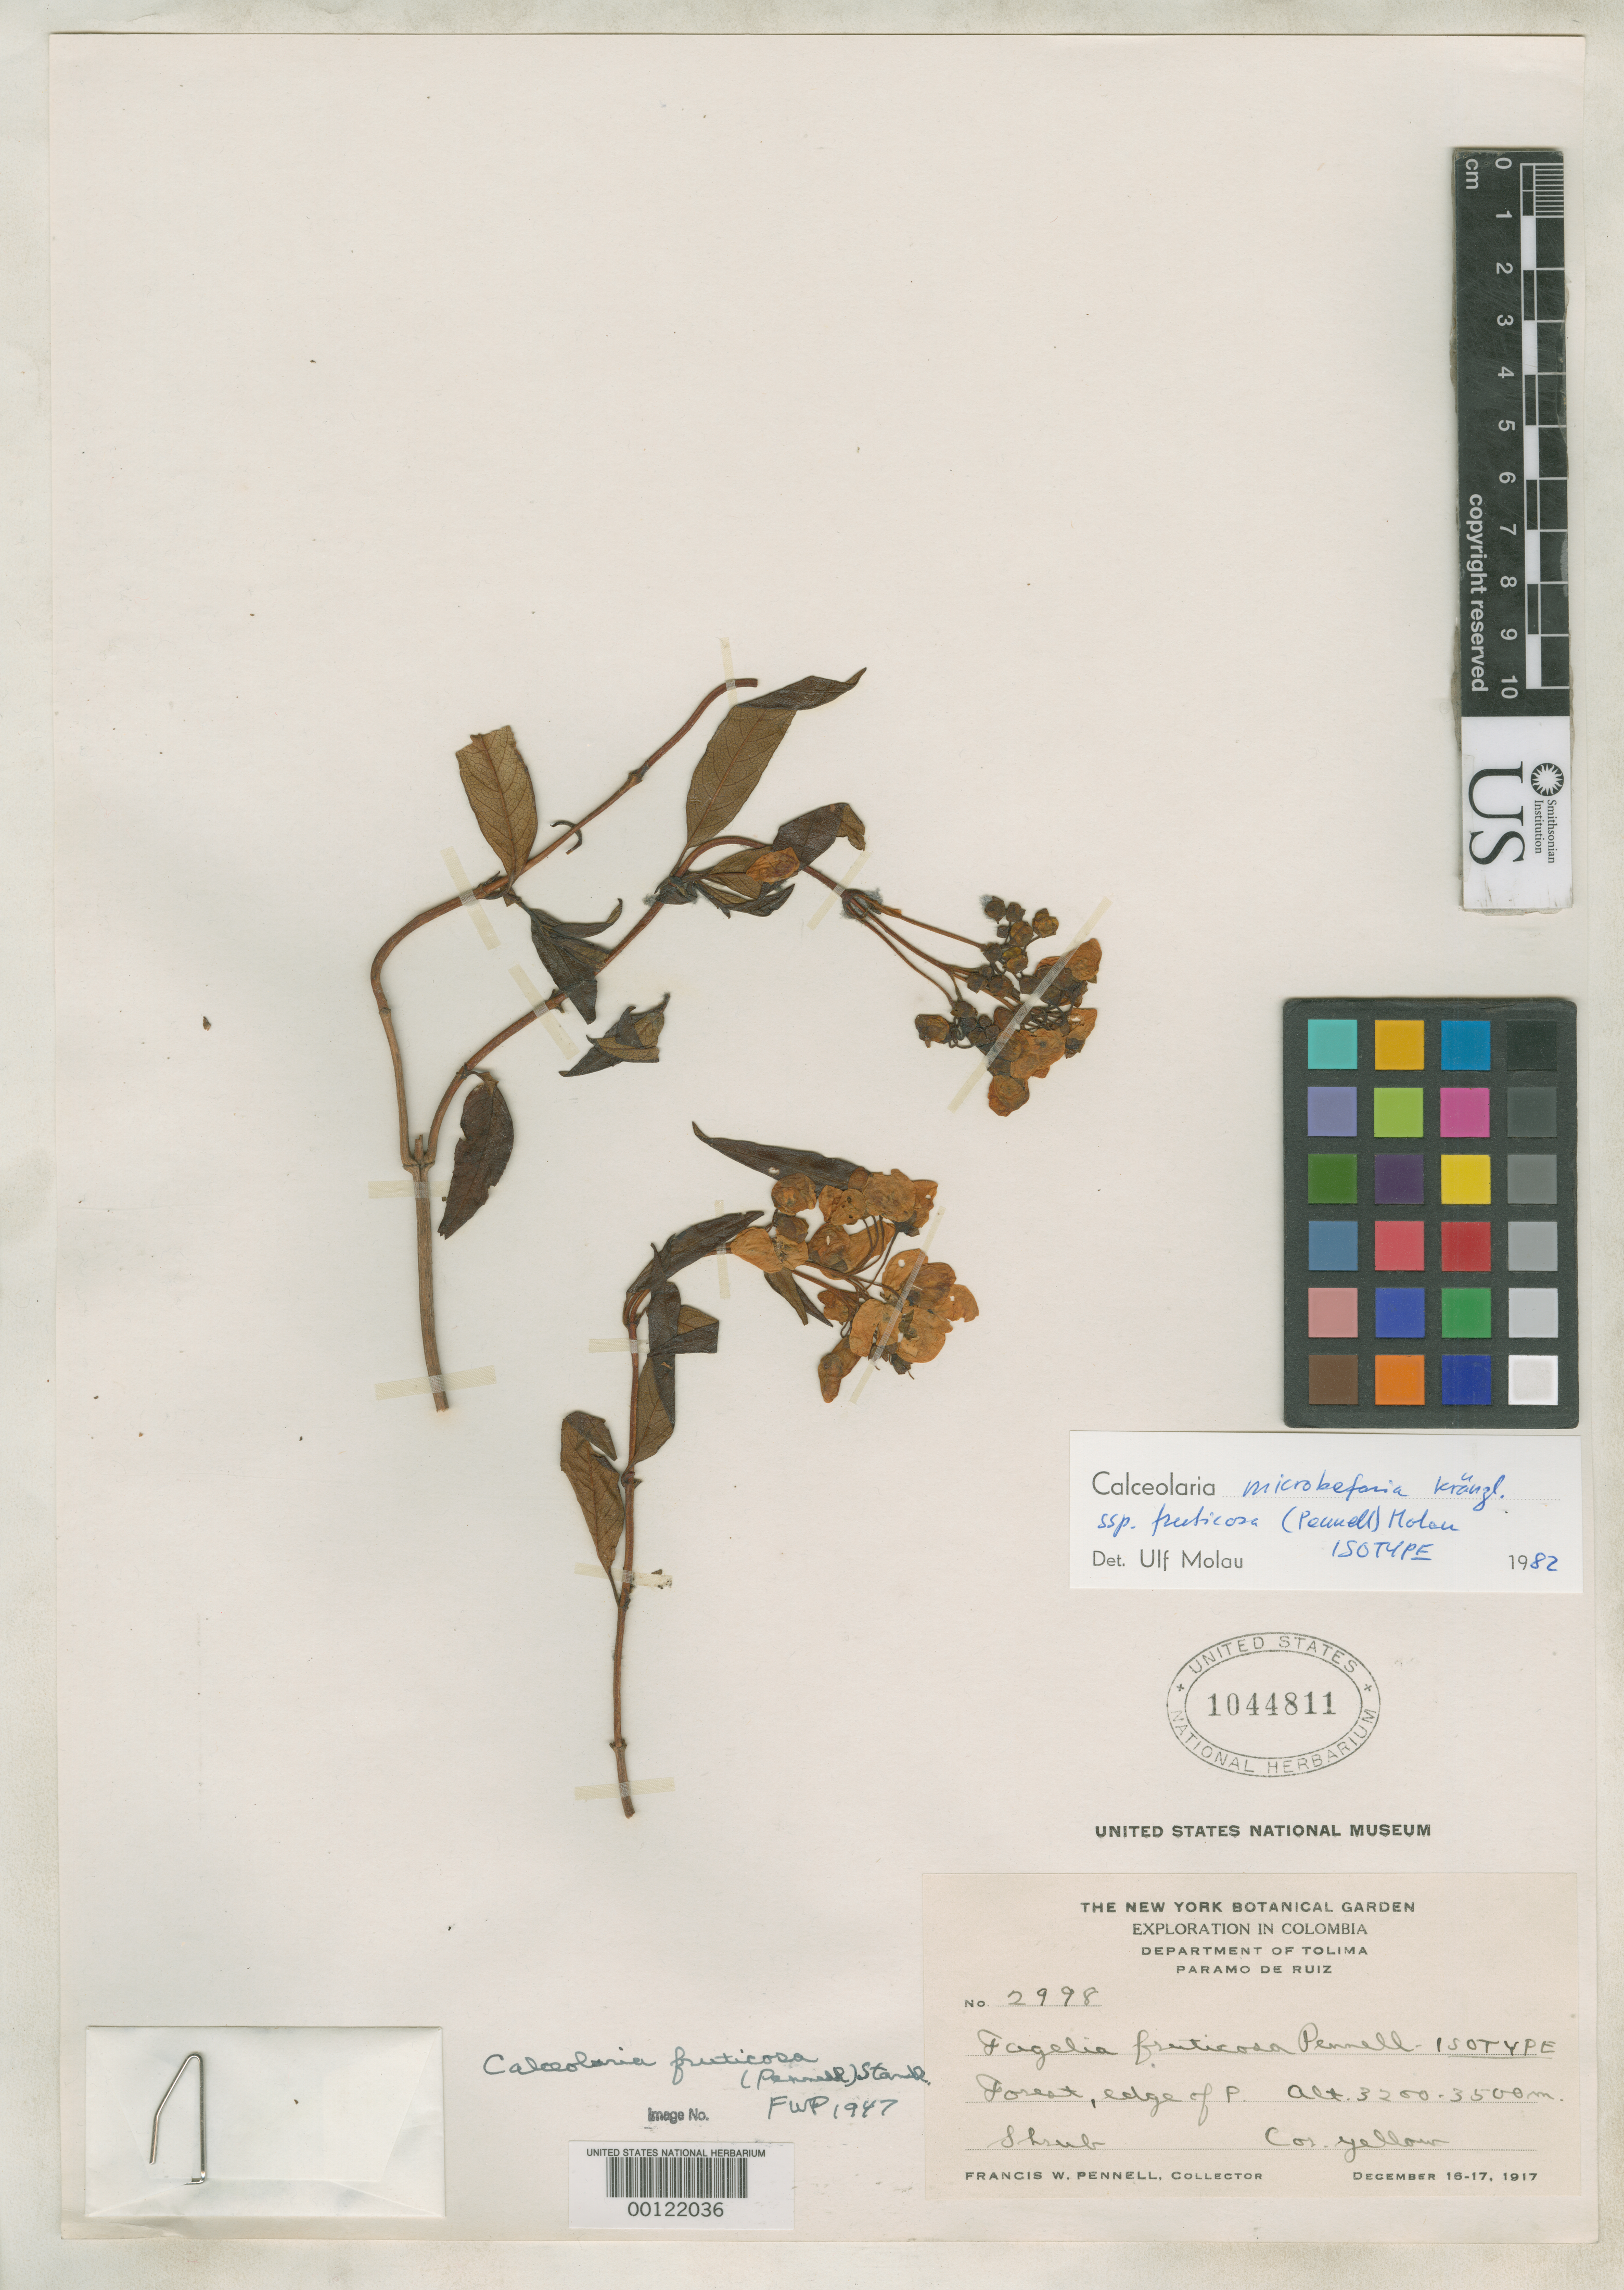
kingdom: Plantae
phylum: Tracheophyta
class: Magnoliopsida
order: Lamiales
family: Calceolariaceae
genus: Fagelia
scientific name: Fagelia fruticosa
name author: Pennell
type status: Isotype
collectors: F. W. Pennell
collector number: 2998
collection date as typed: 16 Dec 1917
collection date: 1917-12-16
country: Colombia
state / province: Tolima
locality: Paramo de Ruiz.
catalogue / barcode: US 1044811